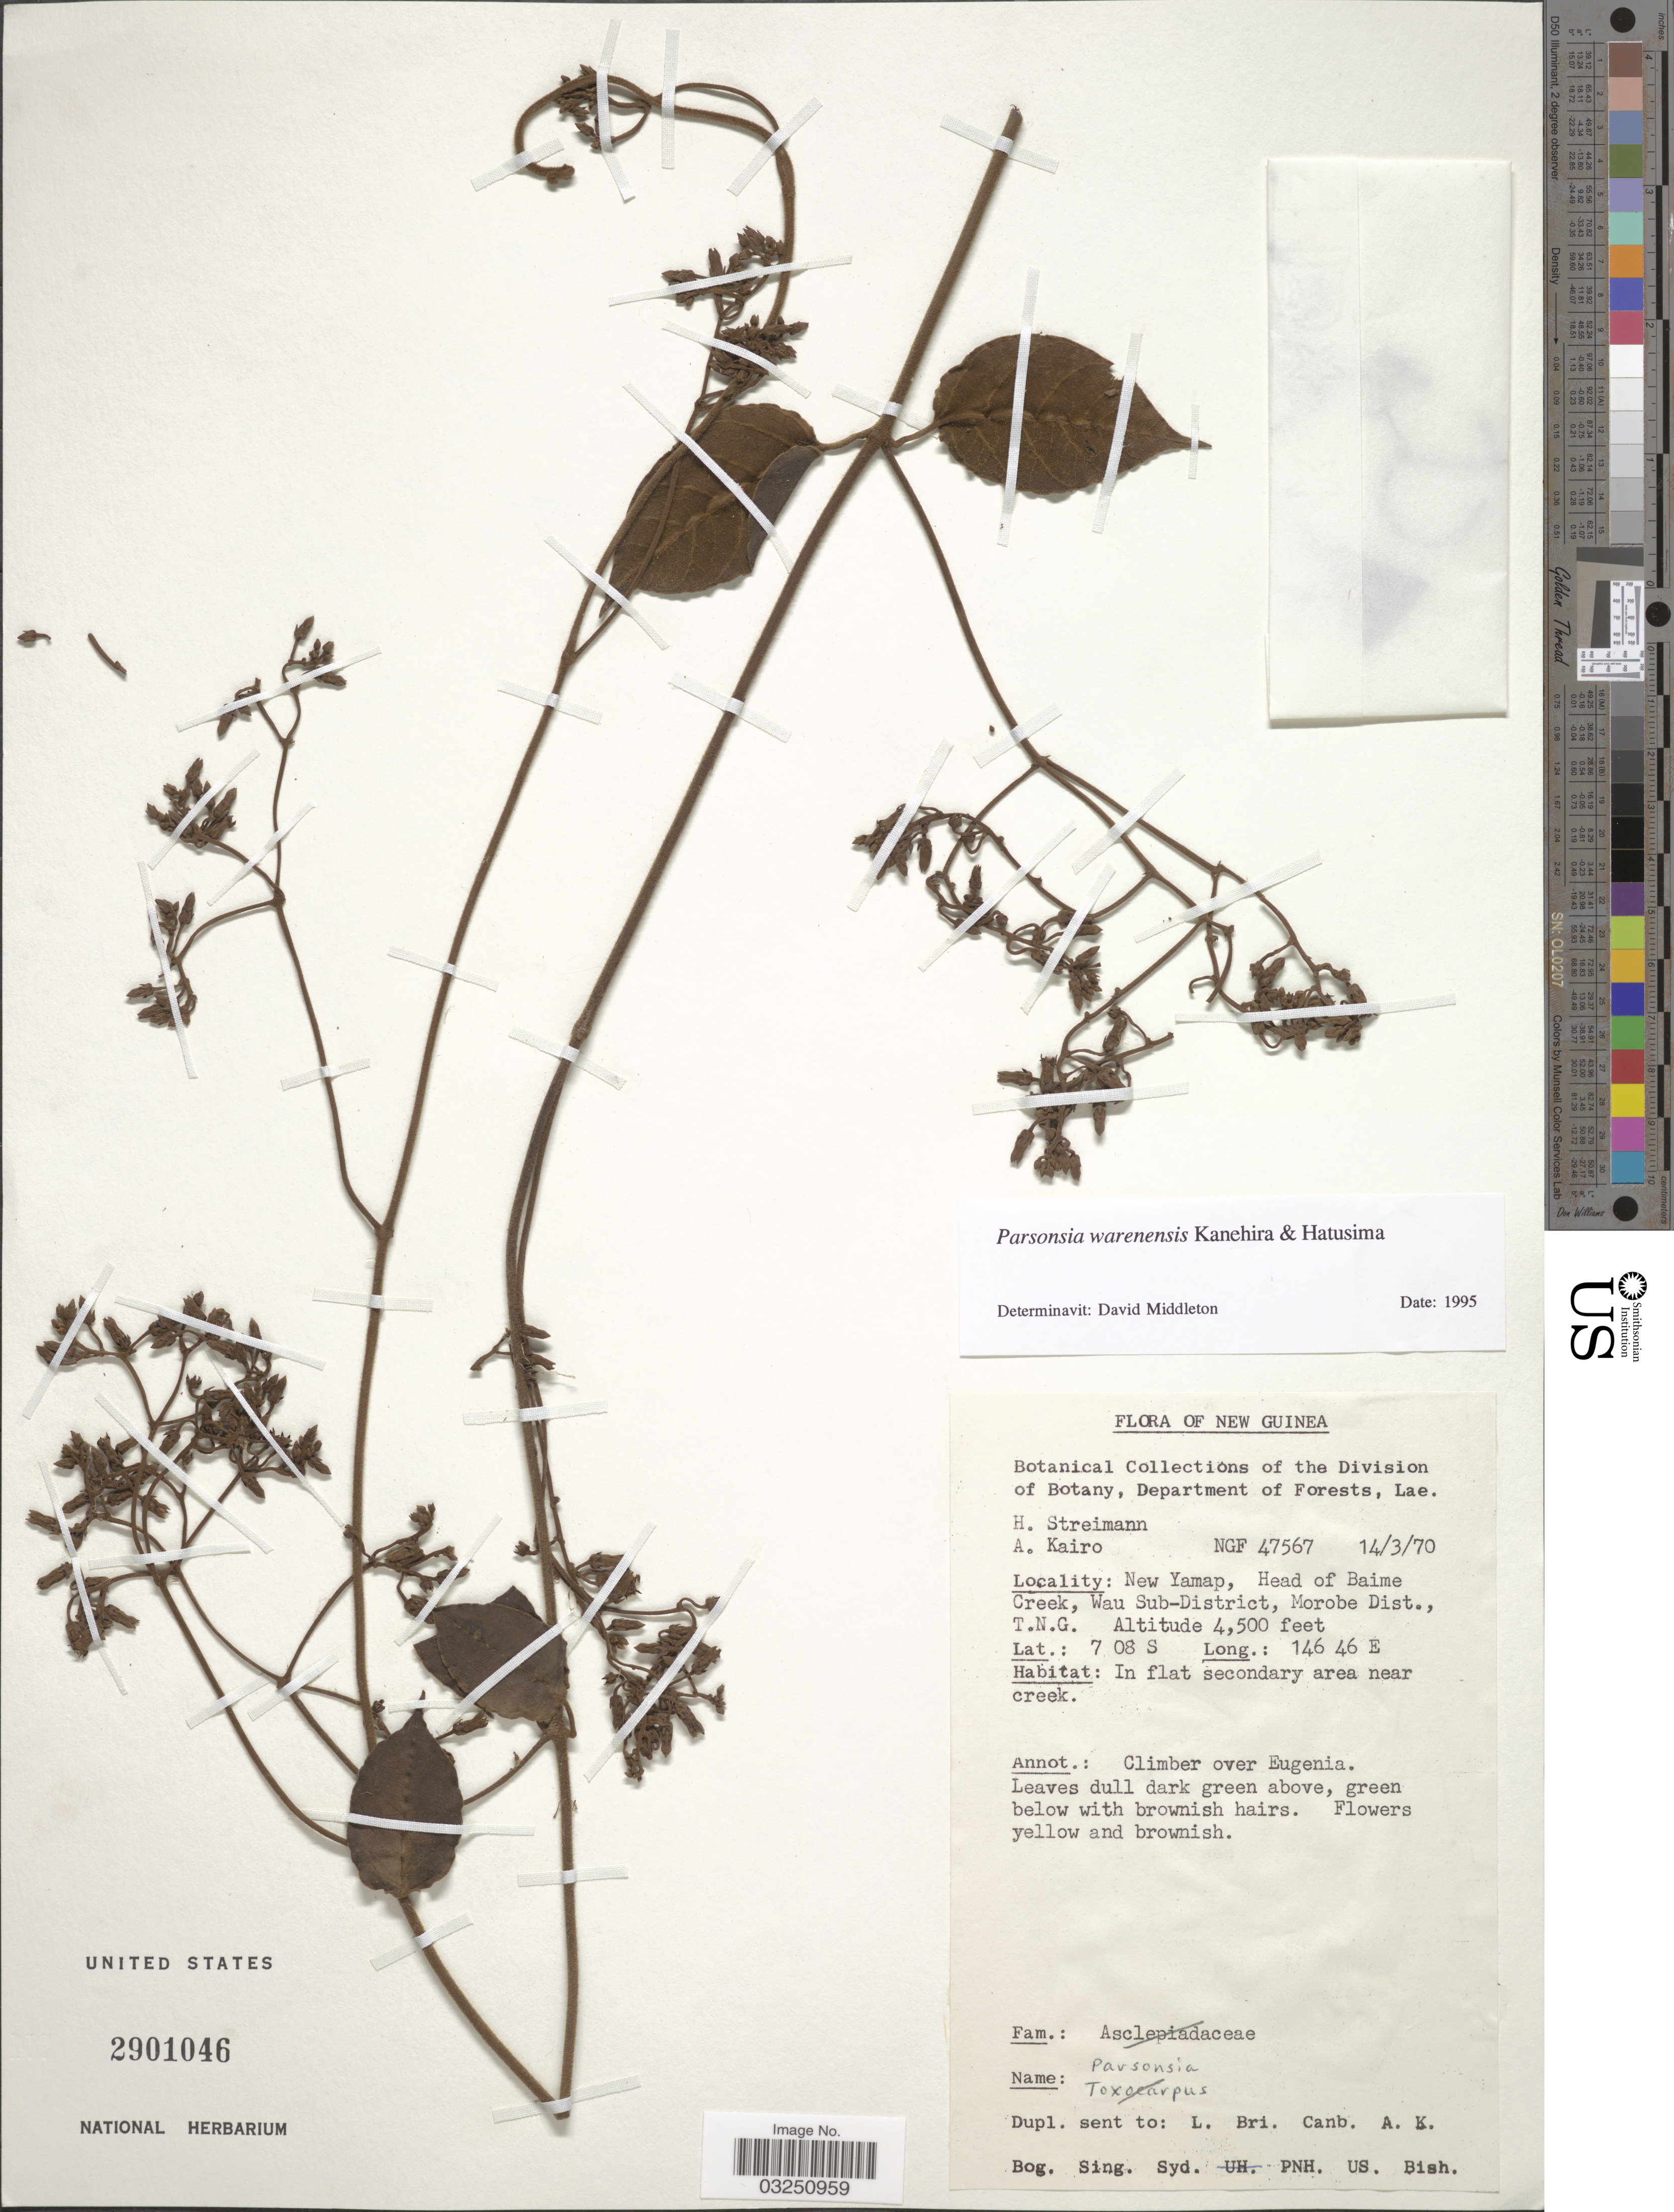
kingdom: Plantae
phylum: Tracheophyta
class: Magnoliopsida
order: Myrtales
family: Lythraceae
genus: Parsonsia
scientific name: Parsonsia warenensis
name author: Kaneh. & Hatus.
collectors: H. Streimann & A. Kairo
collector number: NGF 47567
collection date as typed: Transcribed d/m/y: 14/3/70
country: Papua New Guinea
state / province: Morobe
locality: New Guinea. New Yamap, Head of Baime Creek, Wau Sub-District, Morobe Dist., T. N. G.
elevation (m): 1372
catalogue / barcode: US 2901046